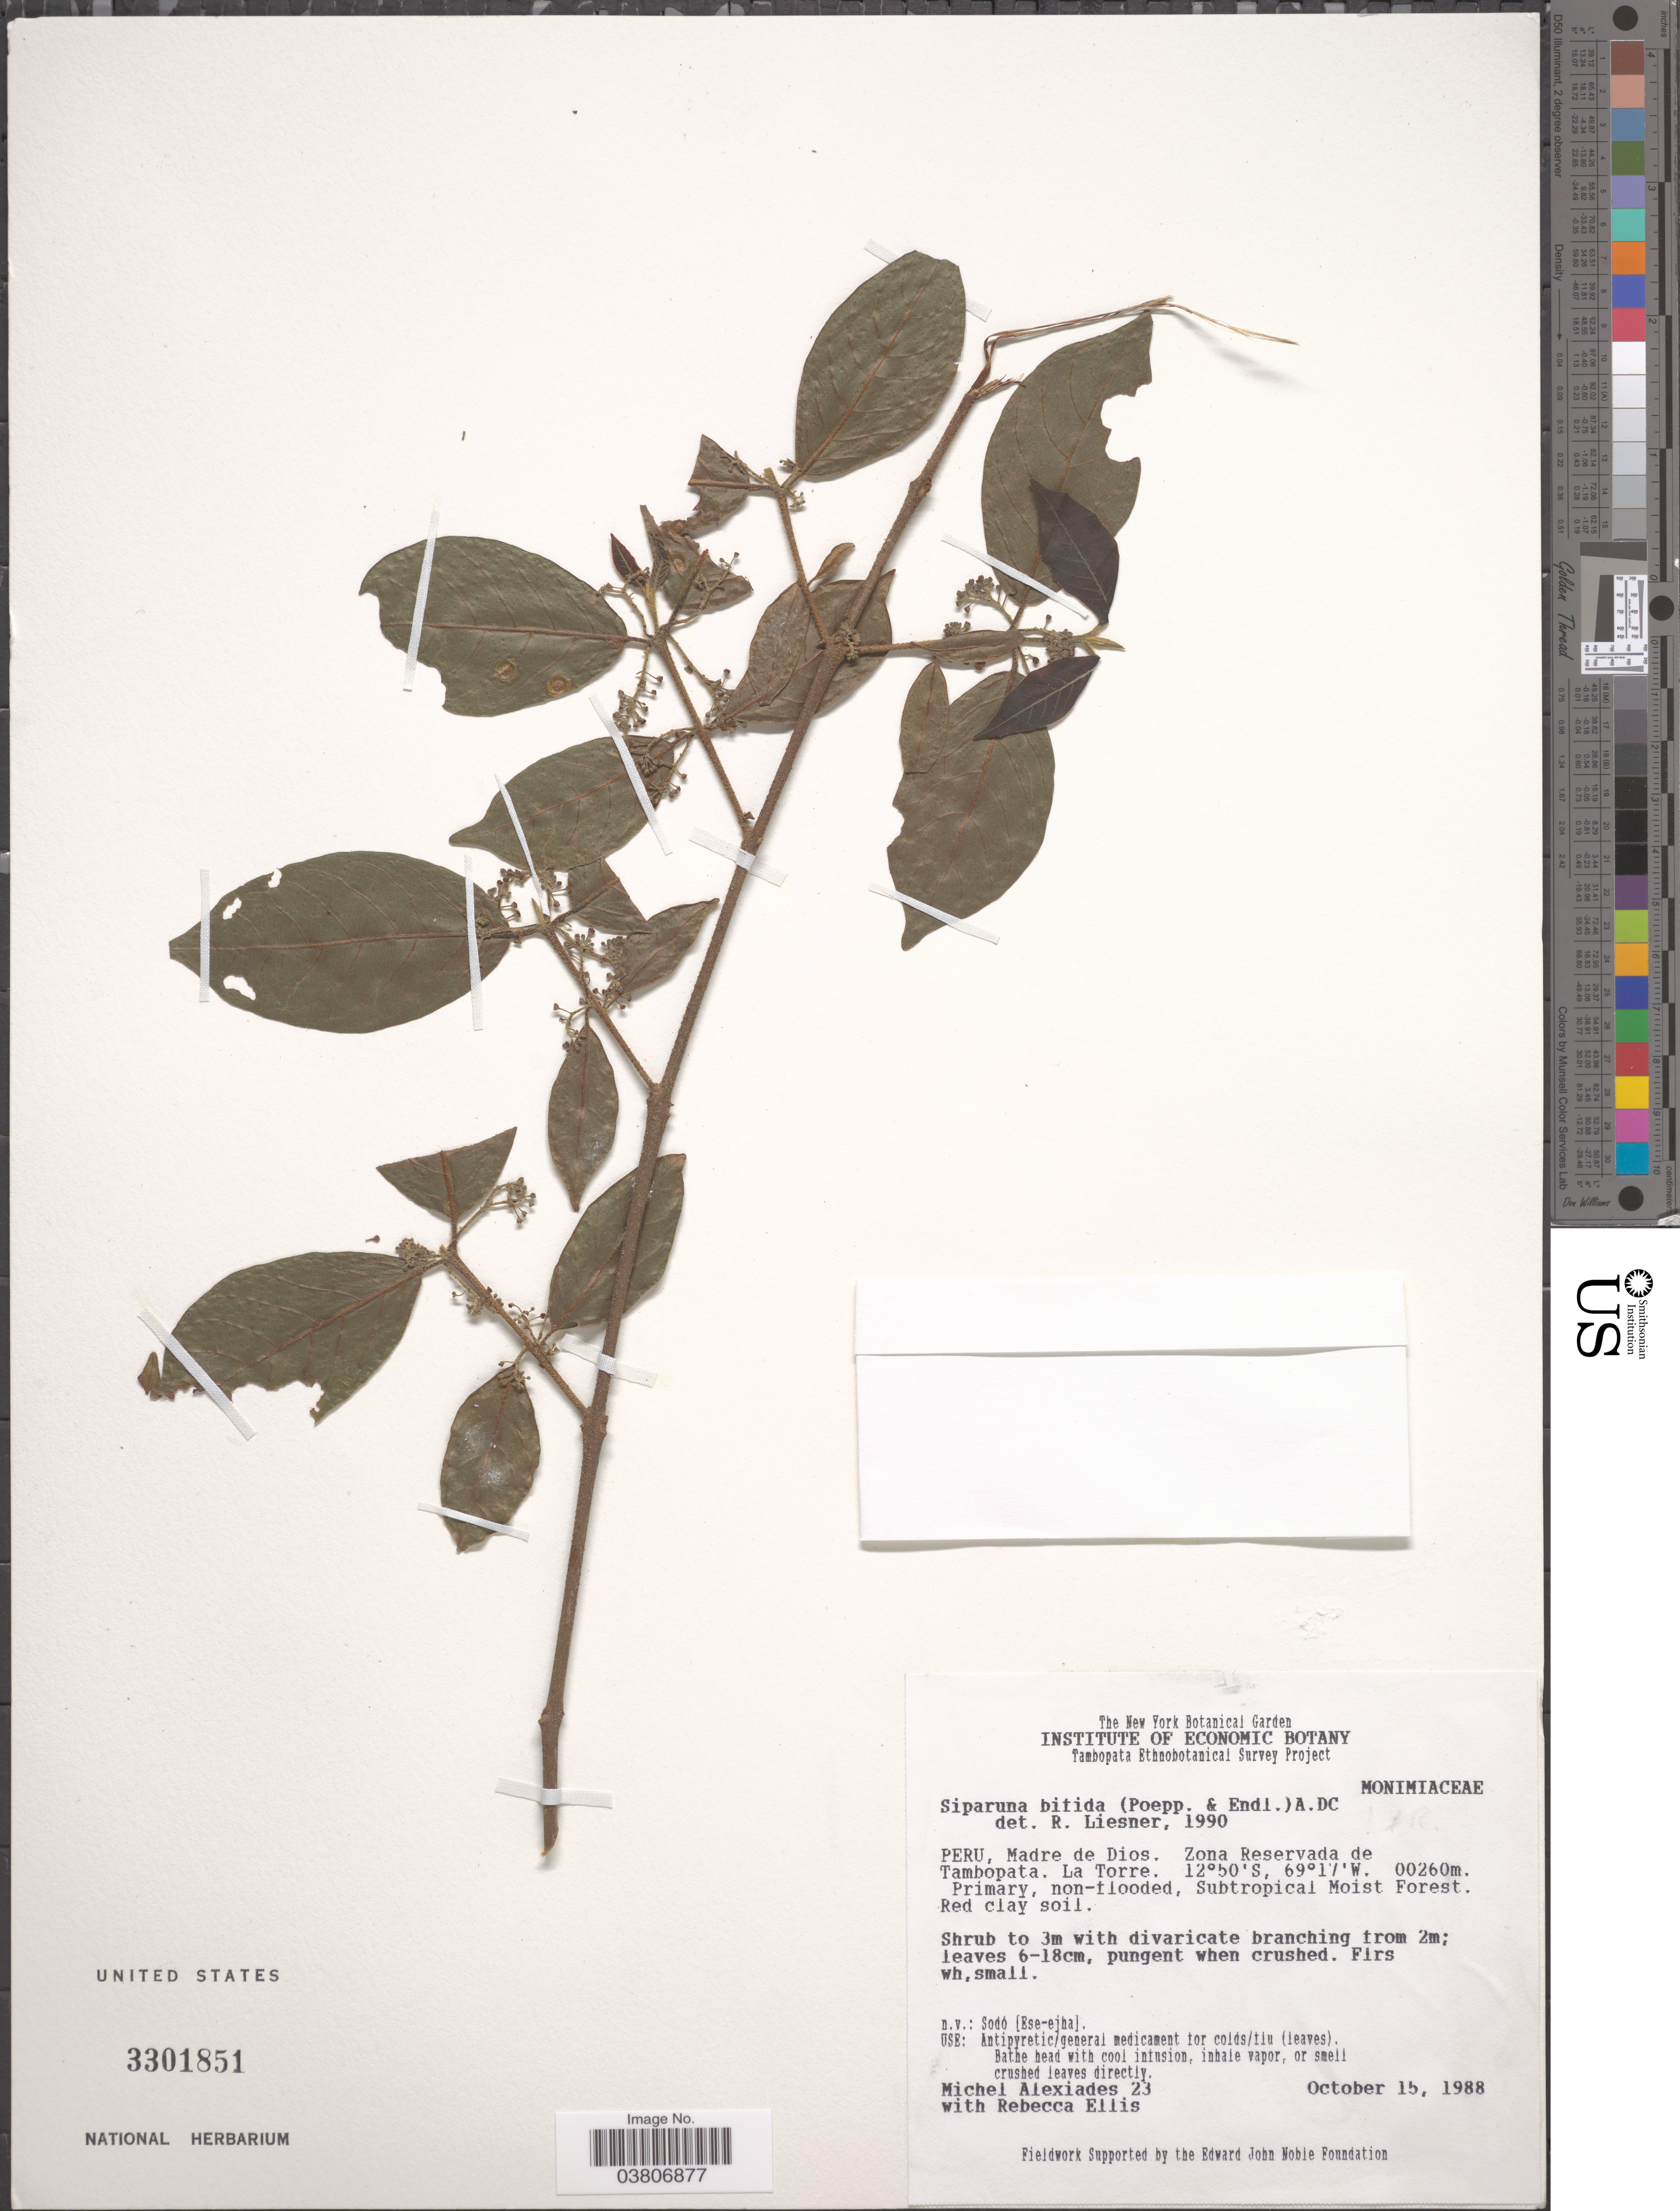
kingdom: Plantae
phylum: Tracheophyta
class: Magnoliopsida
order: Laurales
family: Siparunaceae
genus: Siparuna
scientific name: Siparuna bifida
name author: (Poepp. & Endl.) A. DC.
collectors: M. Alexiades & R. Ellis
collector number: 23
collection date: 1988-10-15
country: Peru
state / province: Madre de Dios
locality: Zona Reservada de Tambopata. La Torre.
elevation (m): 260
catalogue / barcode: US 3301851